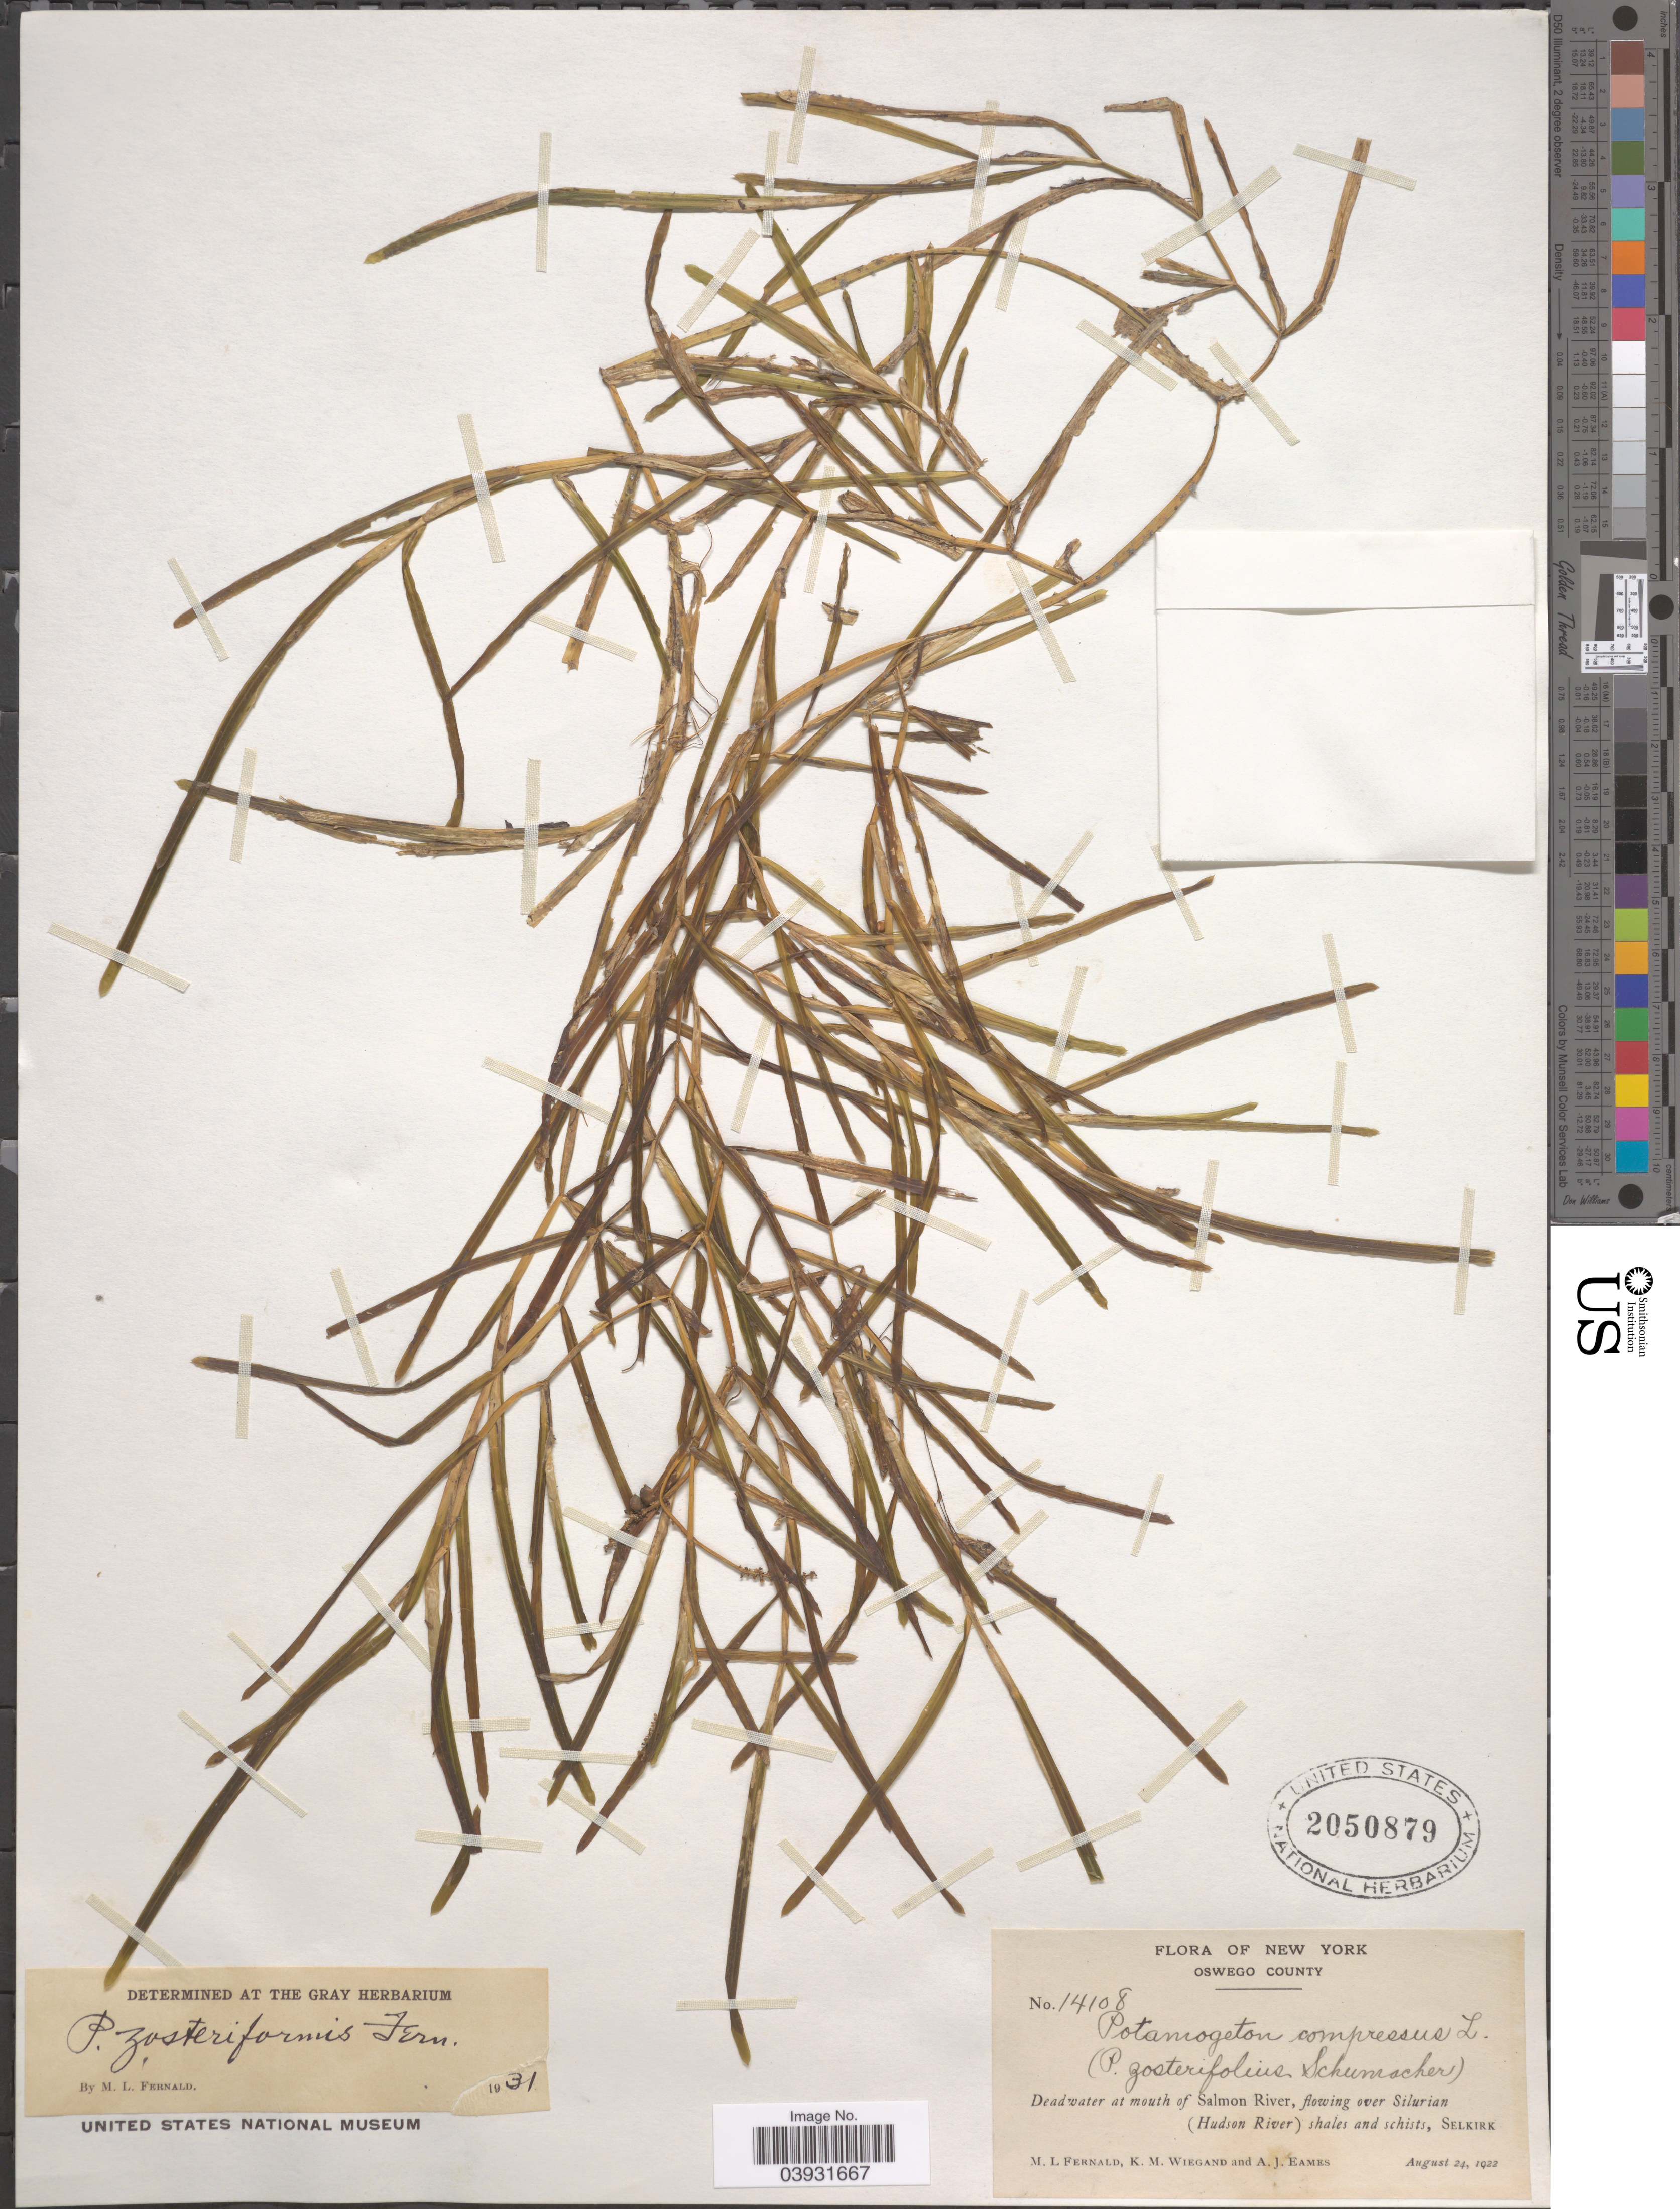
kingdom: Plantae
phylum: Tracheophyta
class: Liliopsida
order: Alismatales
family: Potamogetonaceae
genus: Potamogeton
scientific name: Potamogeton zosterifolius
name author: Schumach.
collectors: M. L. Fernald, K. M. Wiegand & A. J. Eames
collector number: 14108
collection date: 1922-08-24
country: United States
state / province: New York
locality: Oswego County. Deadwater at mouth of Salmon River, flowing over Silurian (Hudson River) shales and shists, Selkirk.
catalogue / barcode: US 2050879